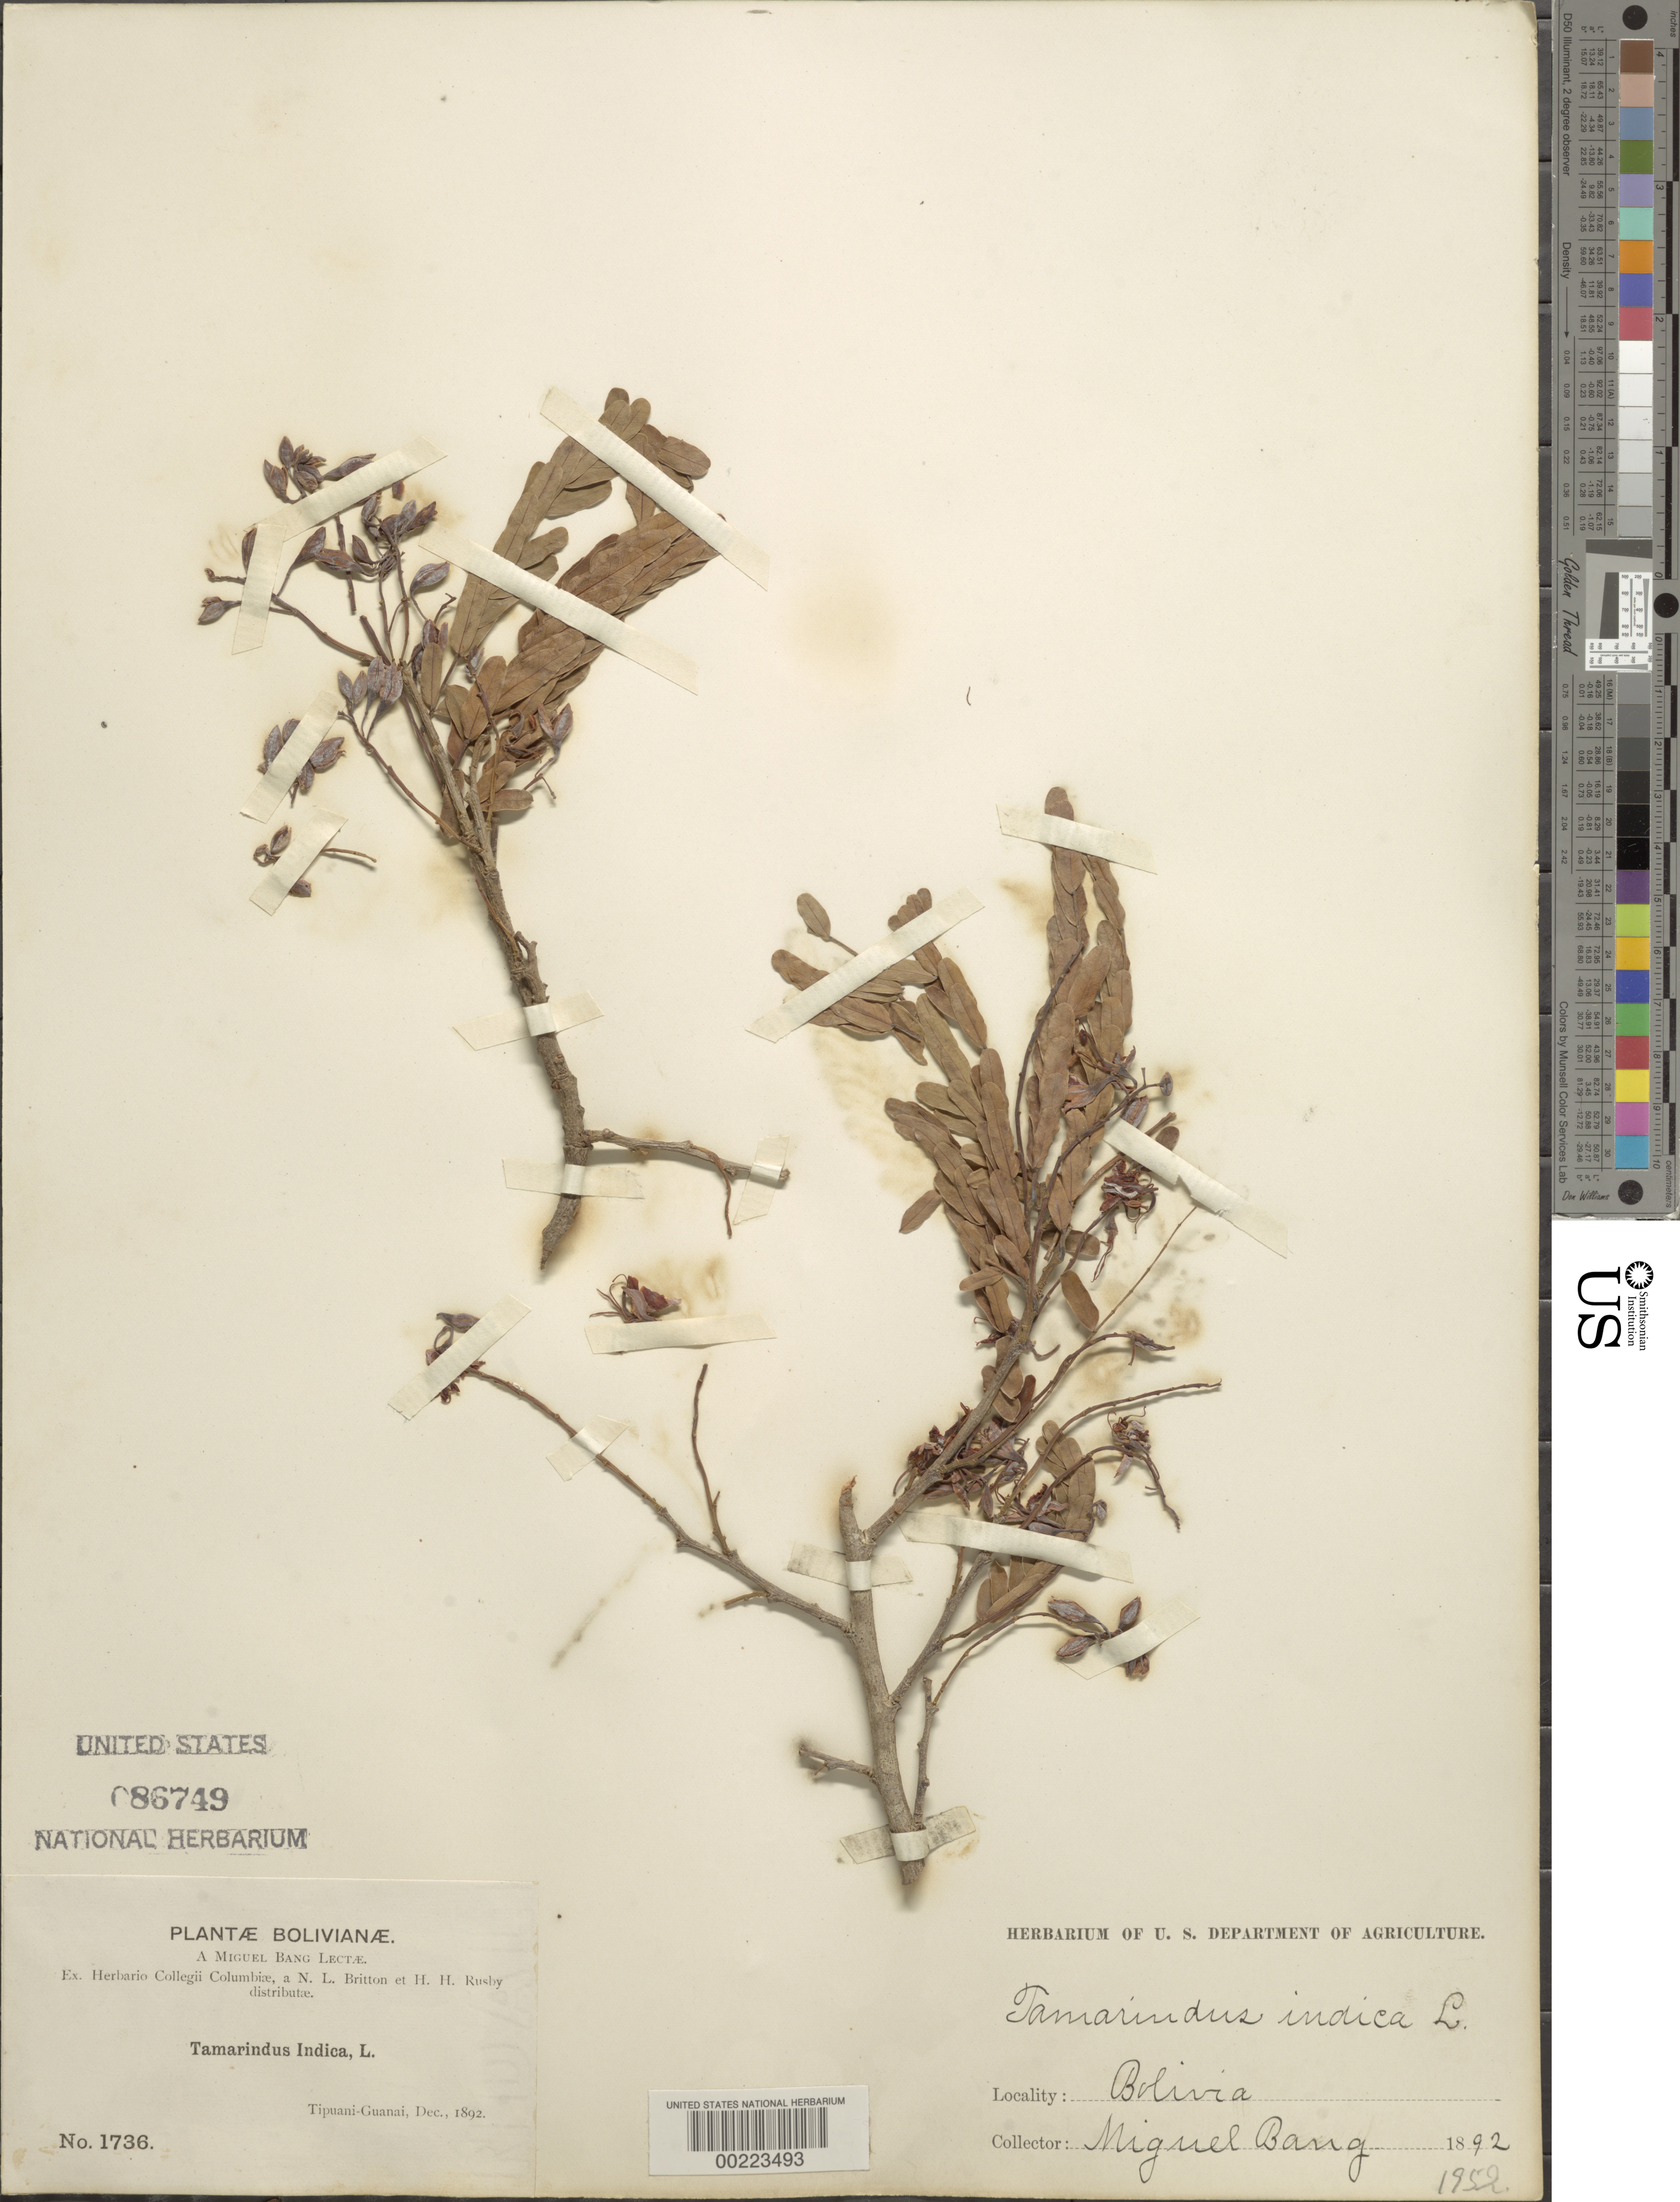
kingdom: Plantae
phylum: Tracheophyta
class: Magnoliopsida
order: Fabales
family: Fabaceae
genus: Tamarindus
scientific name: Tamarindus indica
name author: L.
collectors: M. Bang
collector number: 1736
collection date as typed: Dec 1892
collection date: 1892-12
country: Bolivia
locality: Tipuani-Guanai.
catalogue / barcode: US 86749